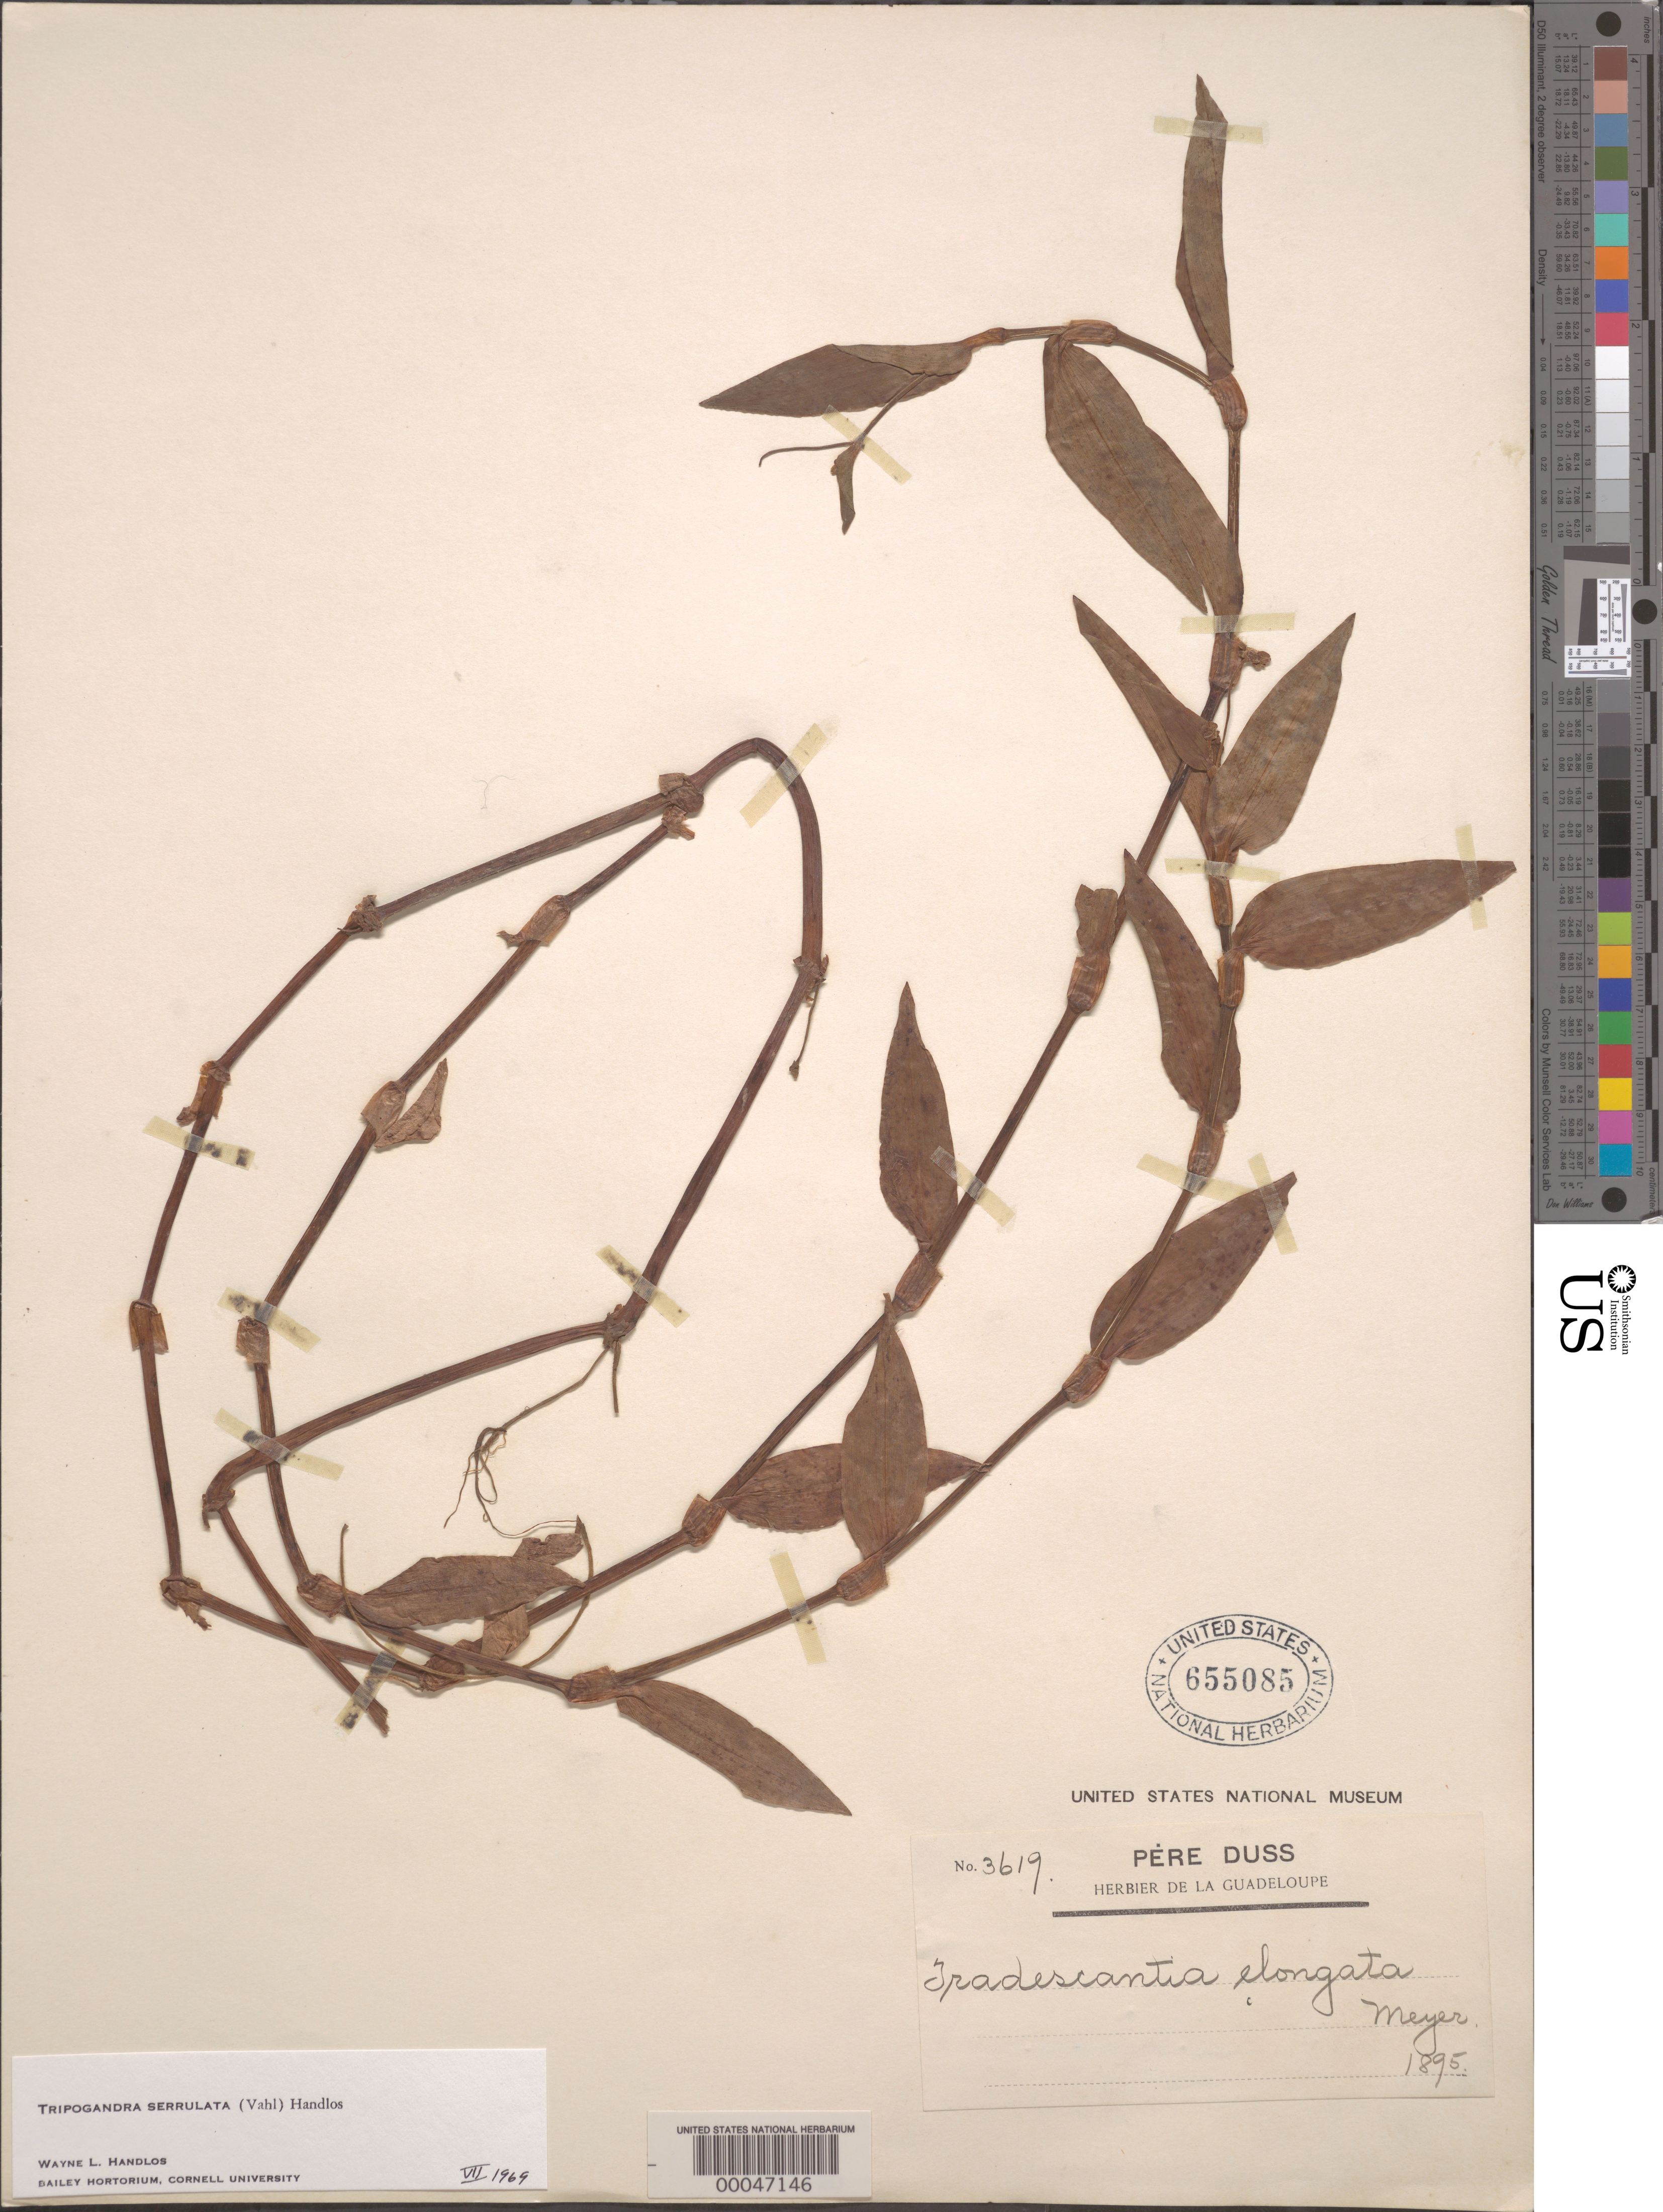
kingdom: Plantae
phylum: Tracheophyta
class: Liliopsida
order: Commelinales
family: Commelinaceae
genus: Tripogandra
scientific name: Tripogandra serrulata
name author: (Vahl) Handlos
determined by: Handlos, W. L.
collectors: Père Duss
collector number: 3619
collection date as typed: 1895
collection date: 1895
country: Guadeloupe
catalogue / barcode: US 655085